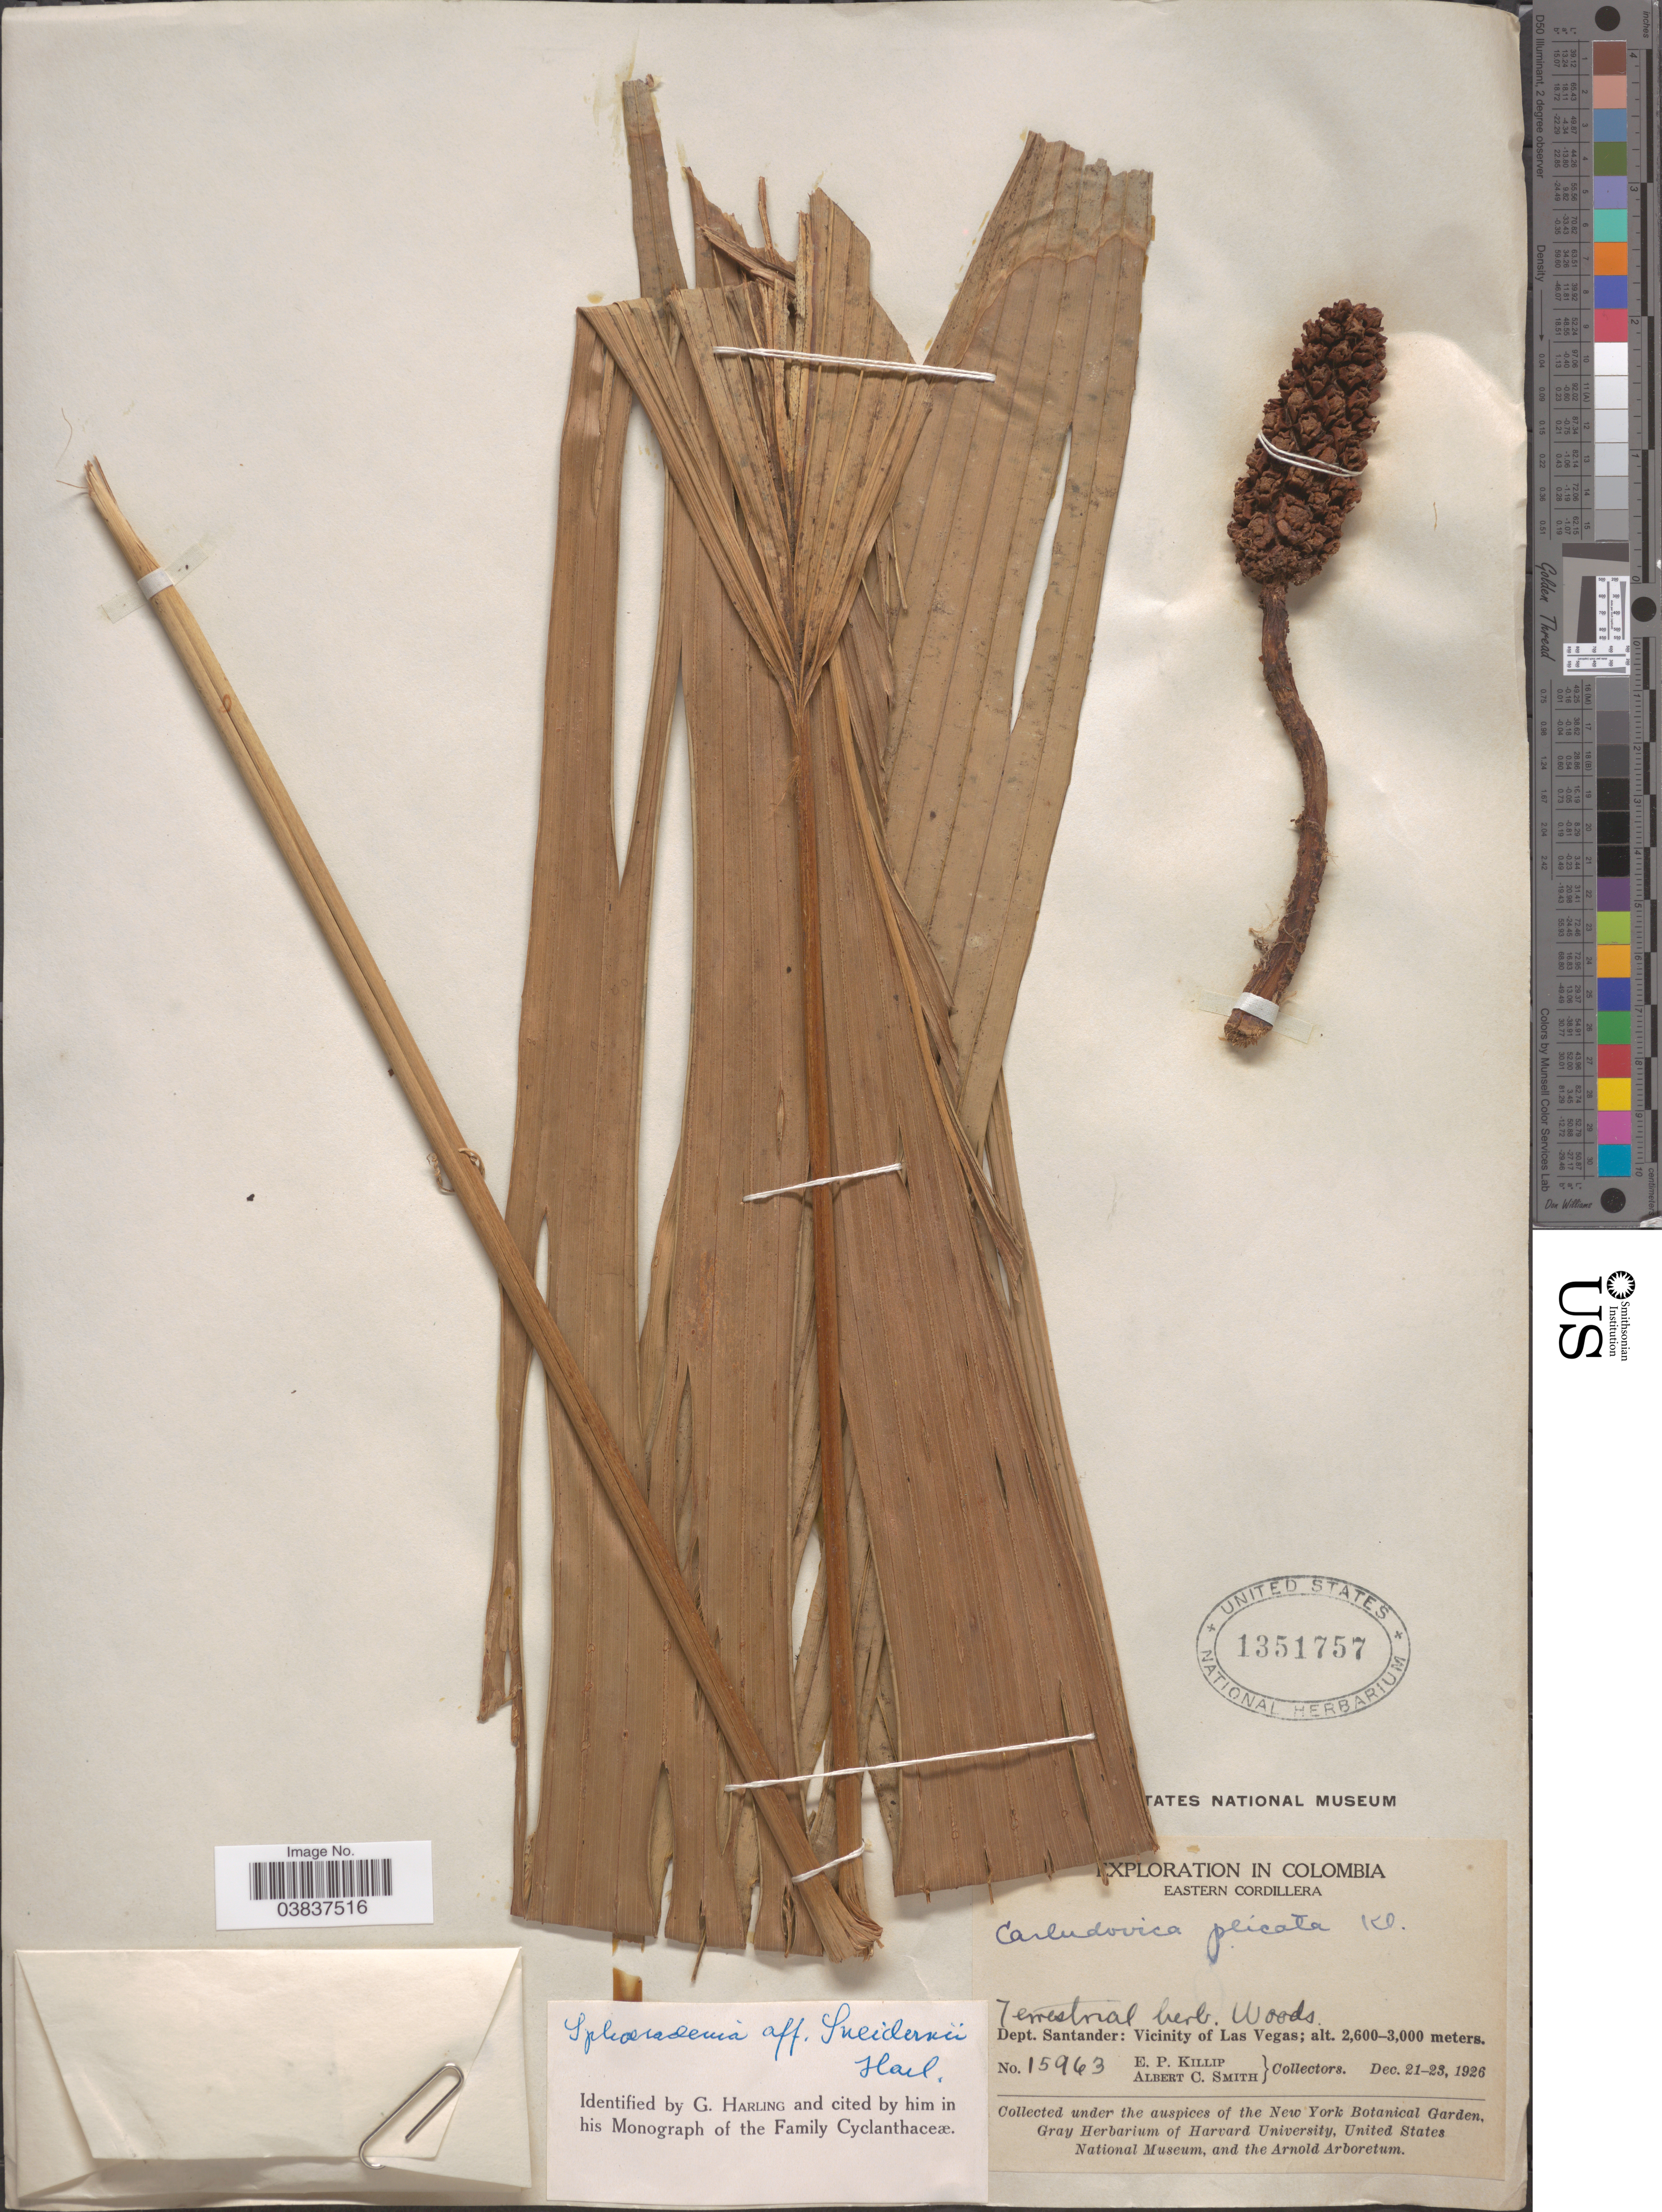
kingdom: Plantae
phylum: Tracheophyta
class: Liliopsida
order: Pandanales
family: Cyclanthaceae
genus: Sphaeradenia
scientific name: Sphaeradenia sneidernii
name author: Harling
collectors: E. P. Killip & A. C. Smith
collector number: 15963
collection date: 1926-12-21/1926-12-23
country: Colombia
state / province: Santander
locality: Eastern Cordillera. Dept. Santander: Vicinity of Las Vegas.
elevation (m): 2600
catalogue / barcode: US 1351757